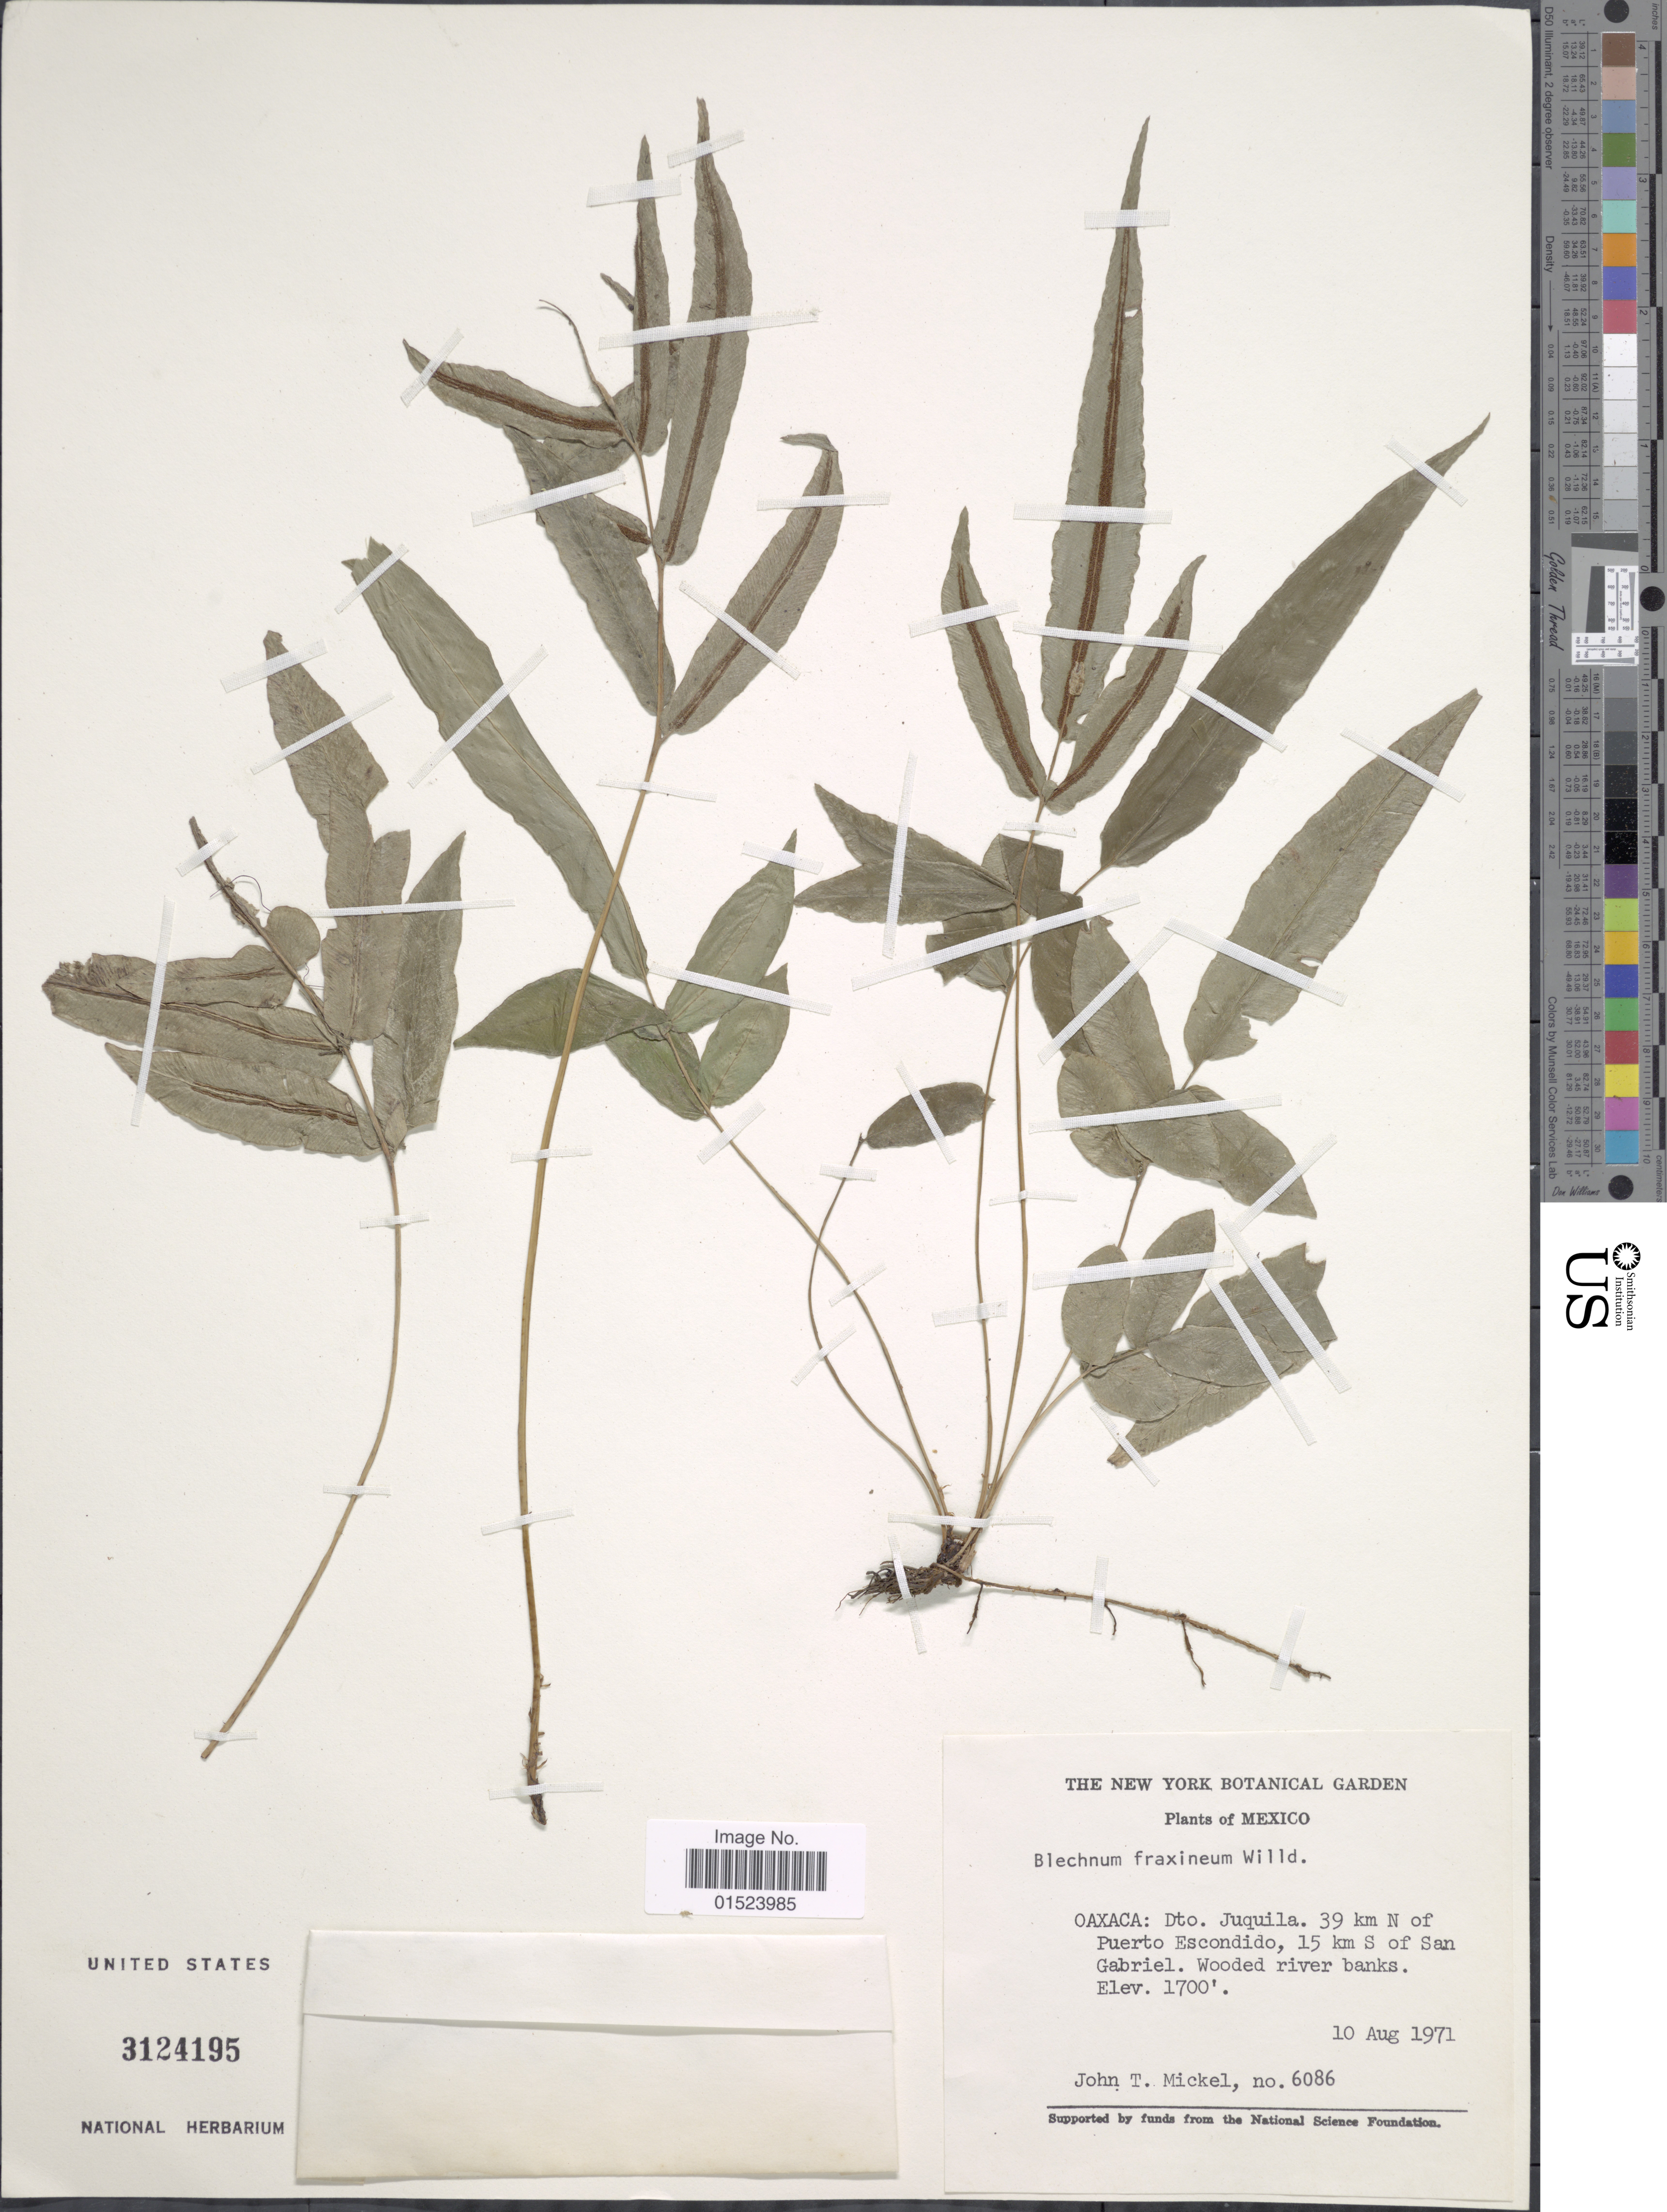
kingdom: Plantae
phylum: Tracheophyta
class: Polypodiopsida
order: Polypodiales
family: Blechnaceae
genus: Blechnum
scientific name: Blechnum x fraxineum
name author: Willd.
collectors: J. T. Mickel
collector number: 6086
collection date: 1971-08-10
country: Mexico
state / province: Oaxaca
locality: Dto. Juquilla, 39 km N of Puerto Escondido, 15 km S of San Gabriel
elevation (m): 518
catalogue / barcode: US 3124195